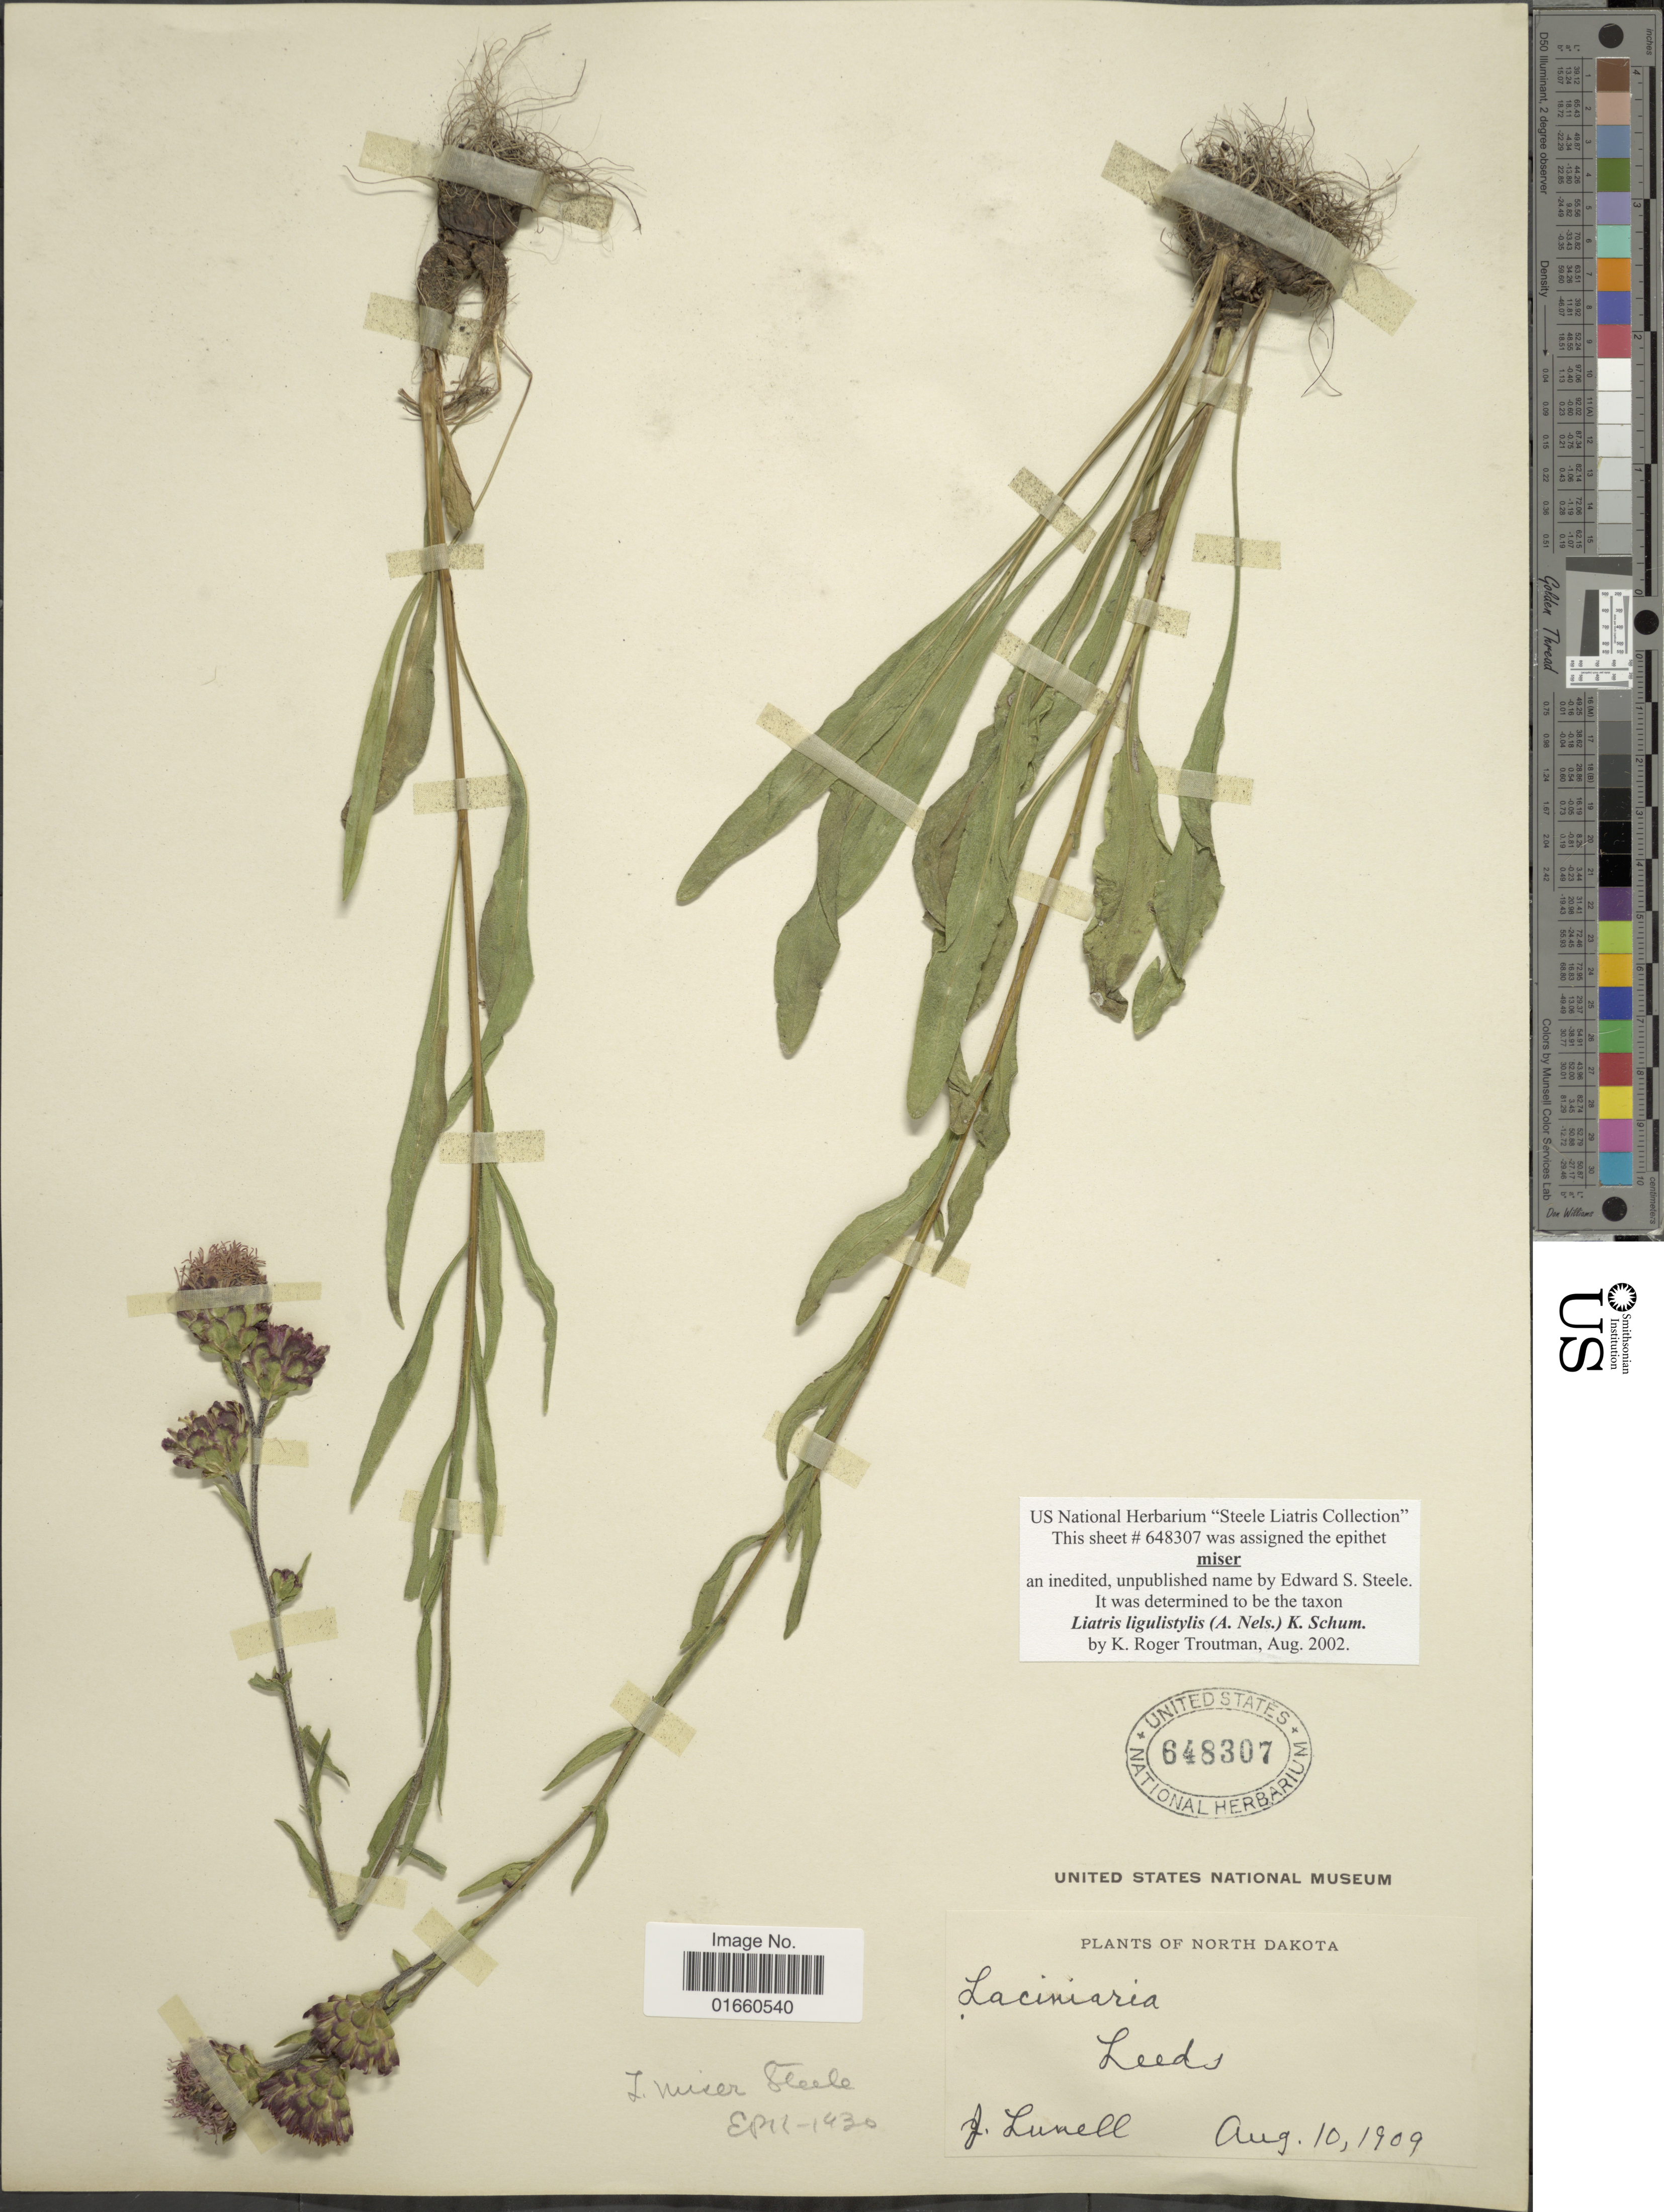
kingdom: Plantae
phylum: Tracheophyta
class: Magnoliopsida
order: Asterales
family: Asteraceae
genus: Liatris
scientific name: Liatris ligulistylis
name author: (A. Nelson) K. Schum.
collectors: J. Lunell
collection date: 1909-08-10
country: United States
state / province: North Dakota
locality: Leeds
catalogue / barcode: US 648307